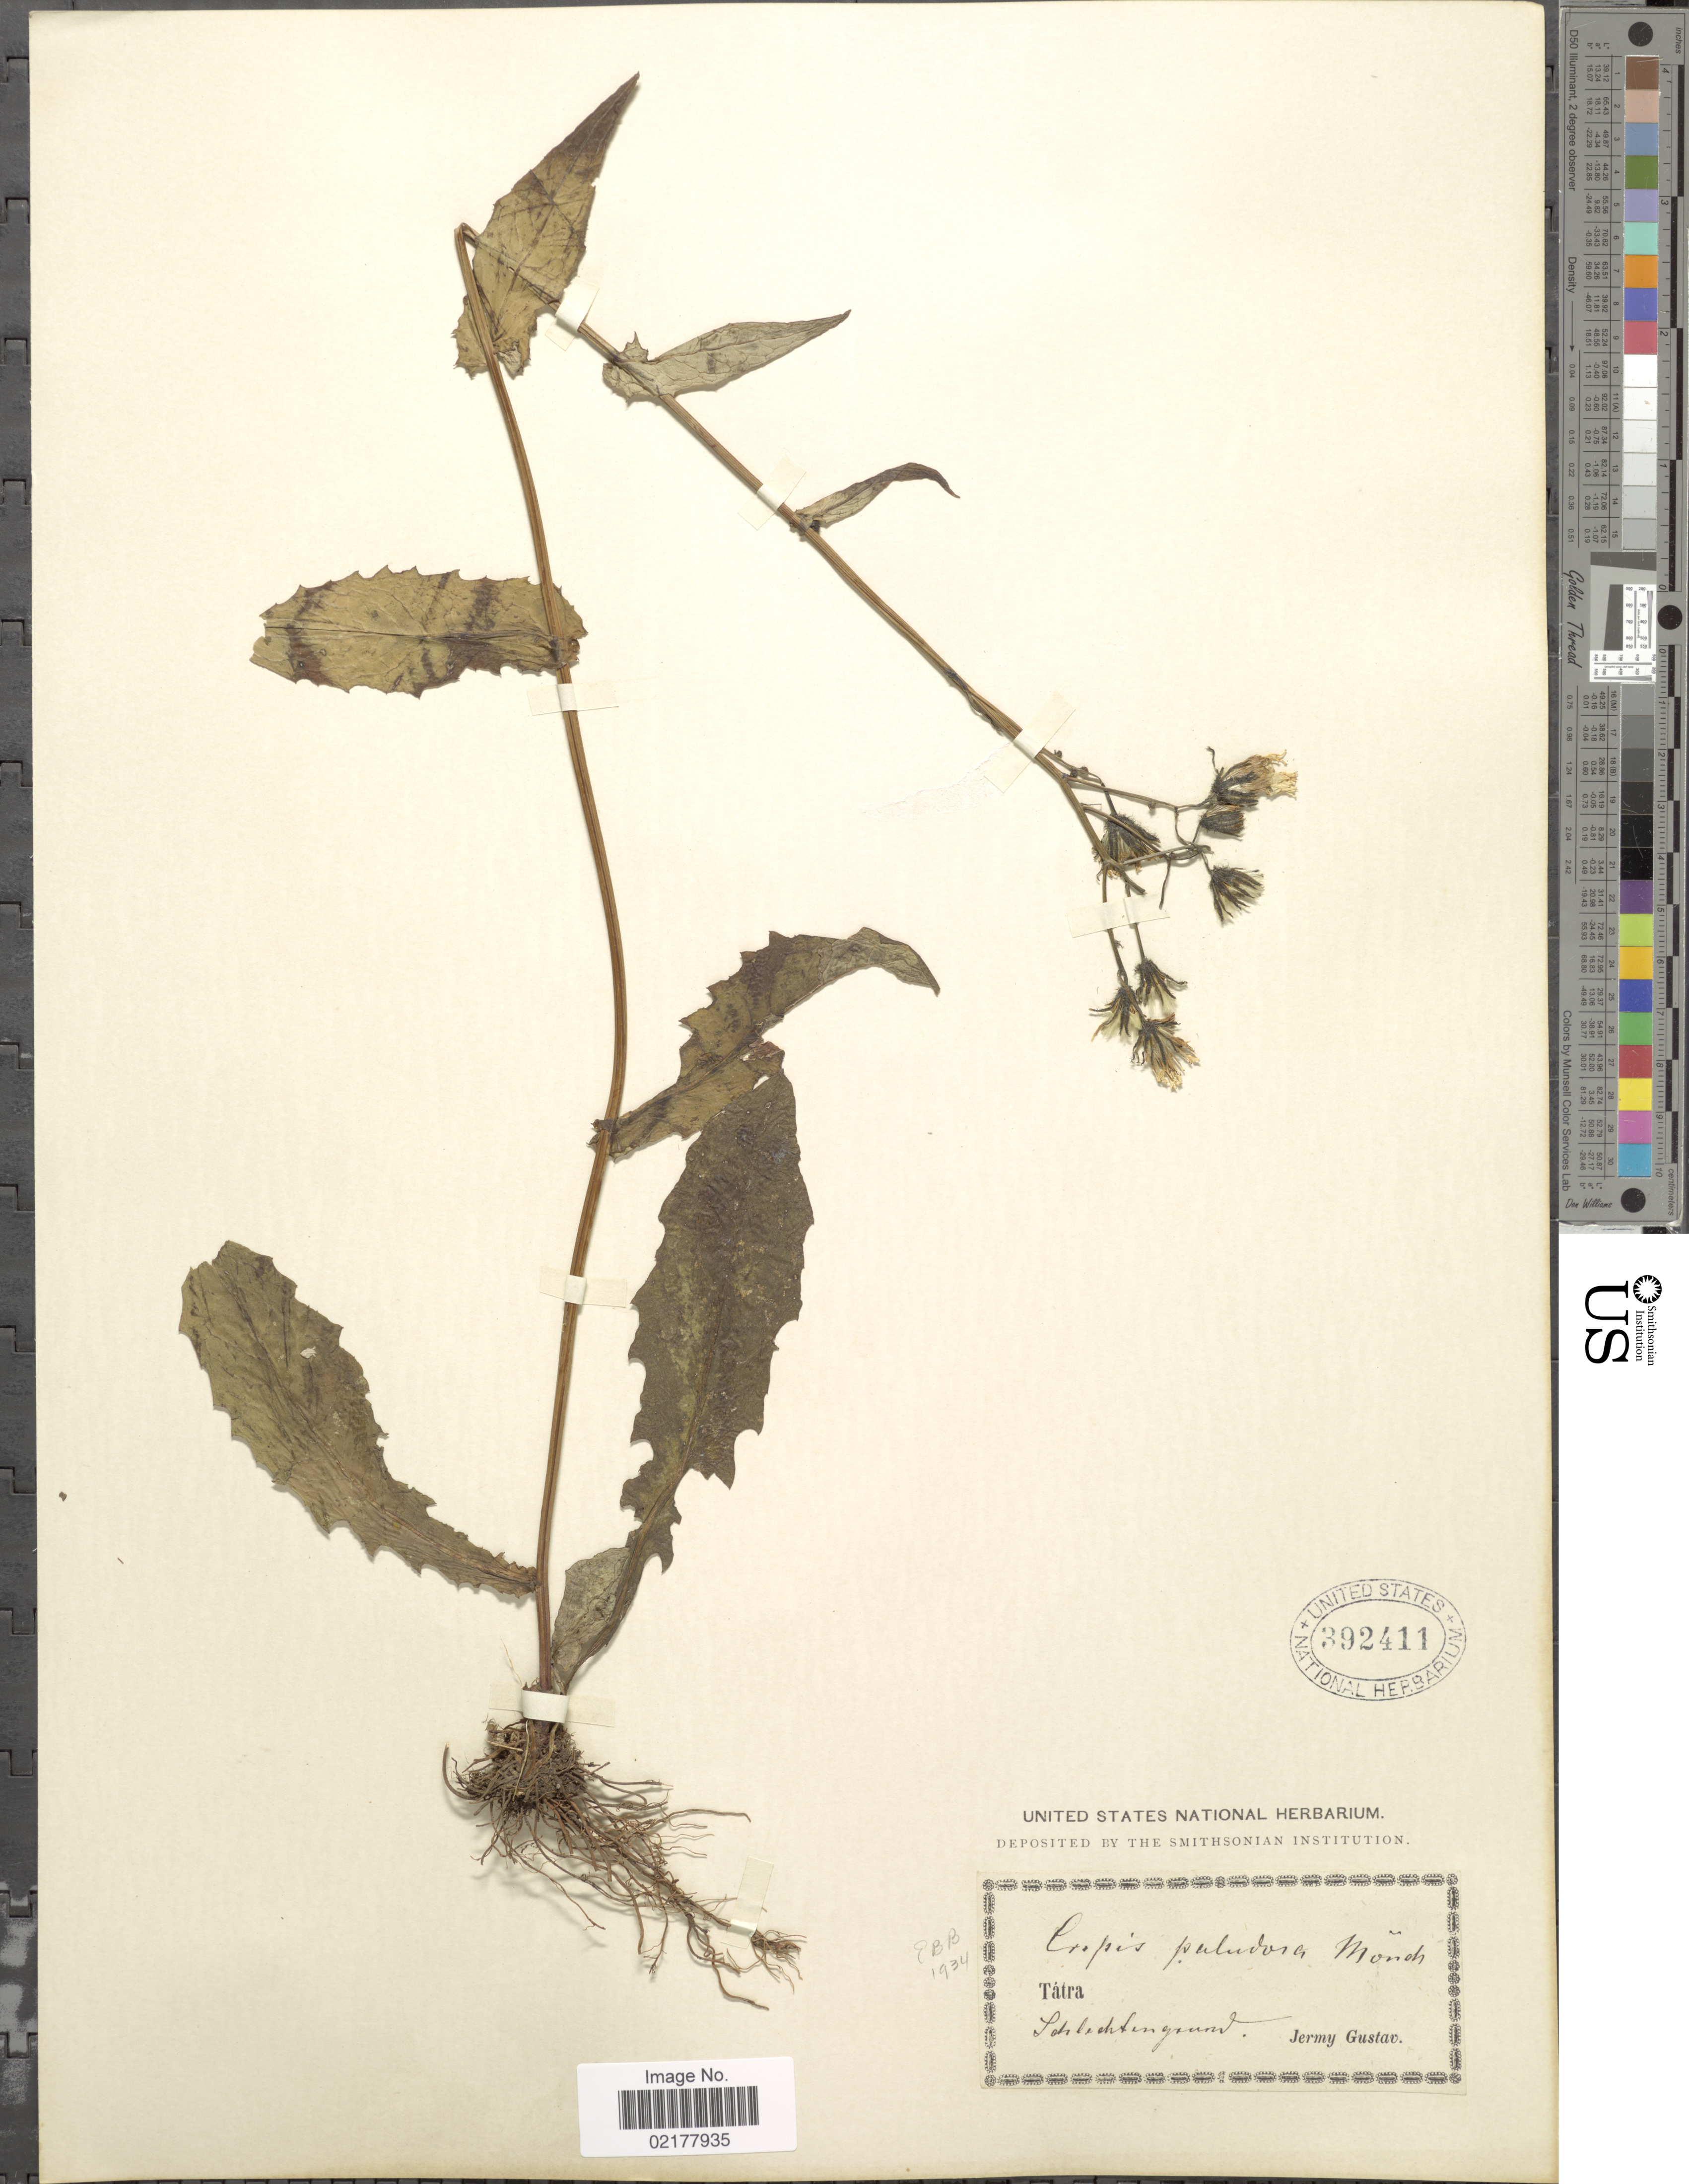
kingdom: Plantae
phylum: Tracheophyta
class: Magnoliopsida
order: Asterales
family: Asteraceae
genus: Crepis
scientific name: Crepis paludosa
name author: (L.) Moench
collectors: G. Jermy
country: Hungary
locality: Tátra. Schlechtengrund [interpreted]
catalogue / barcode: US 392411